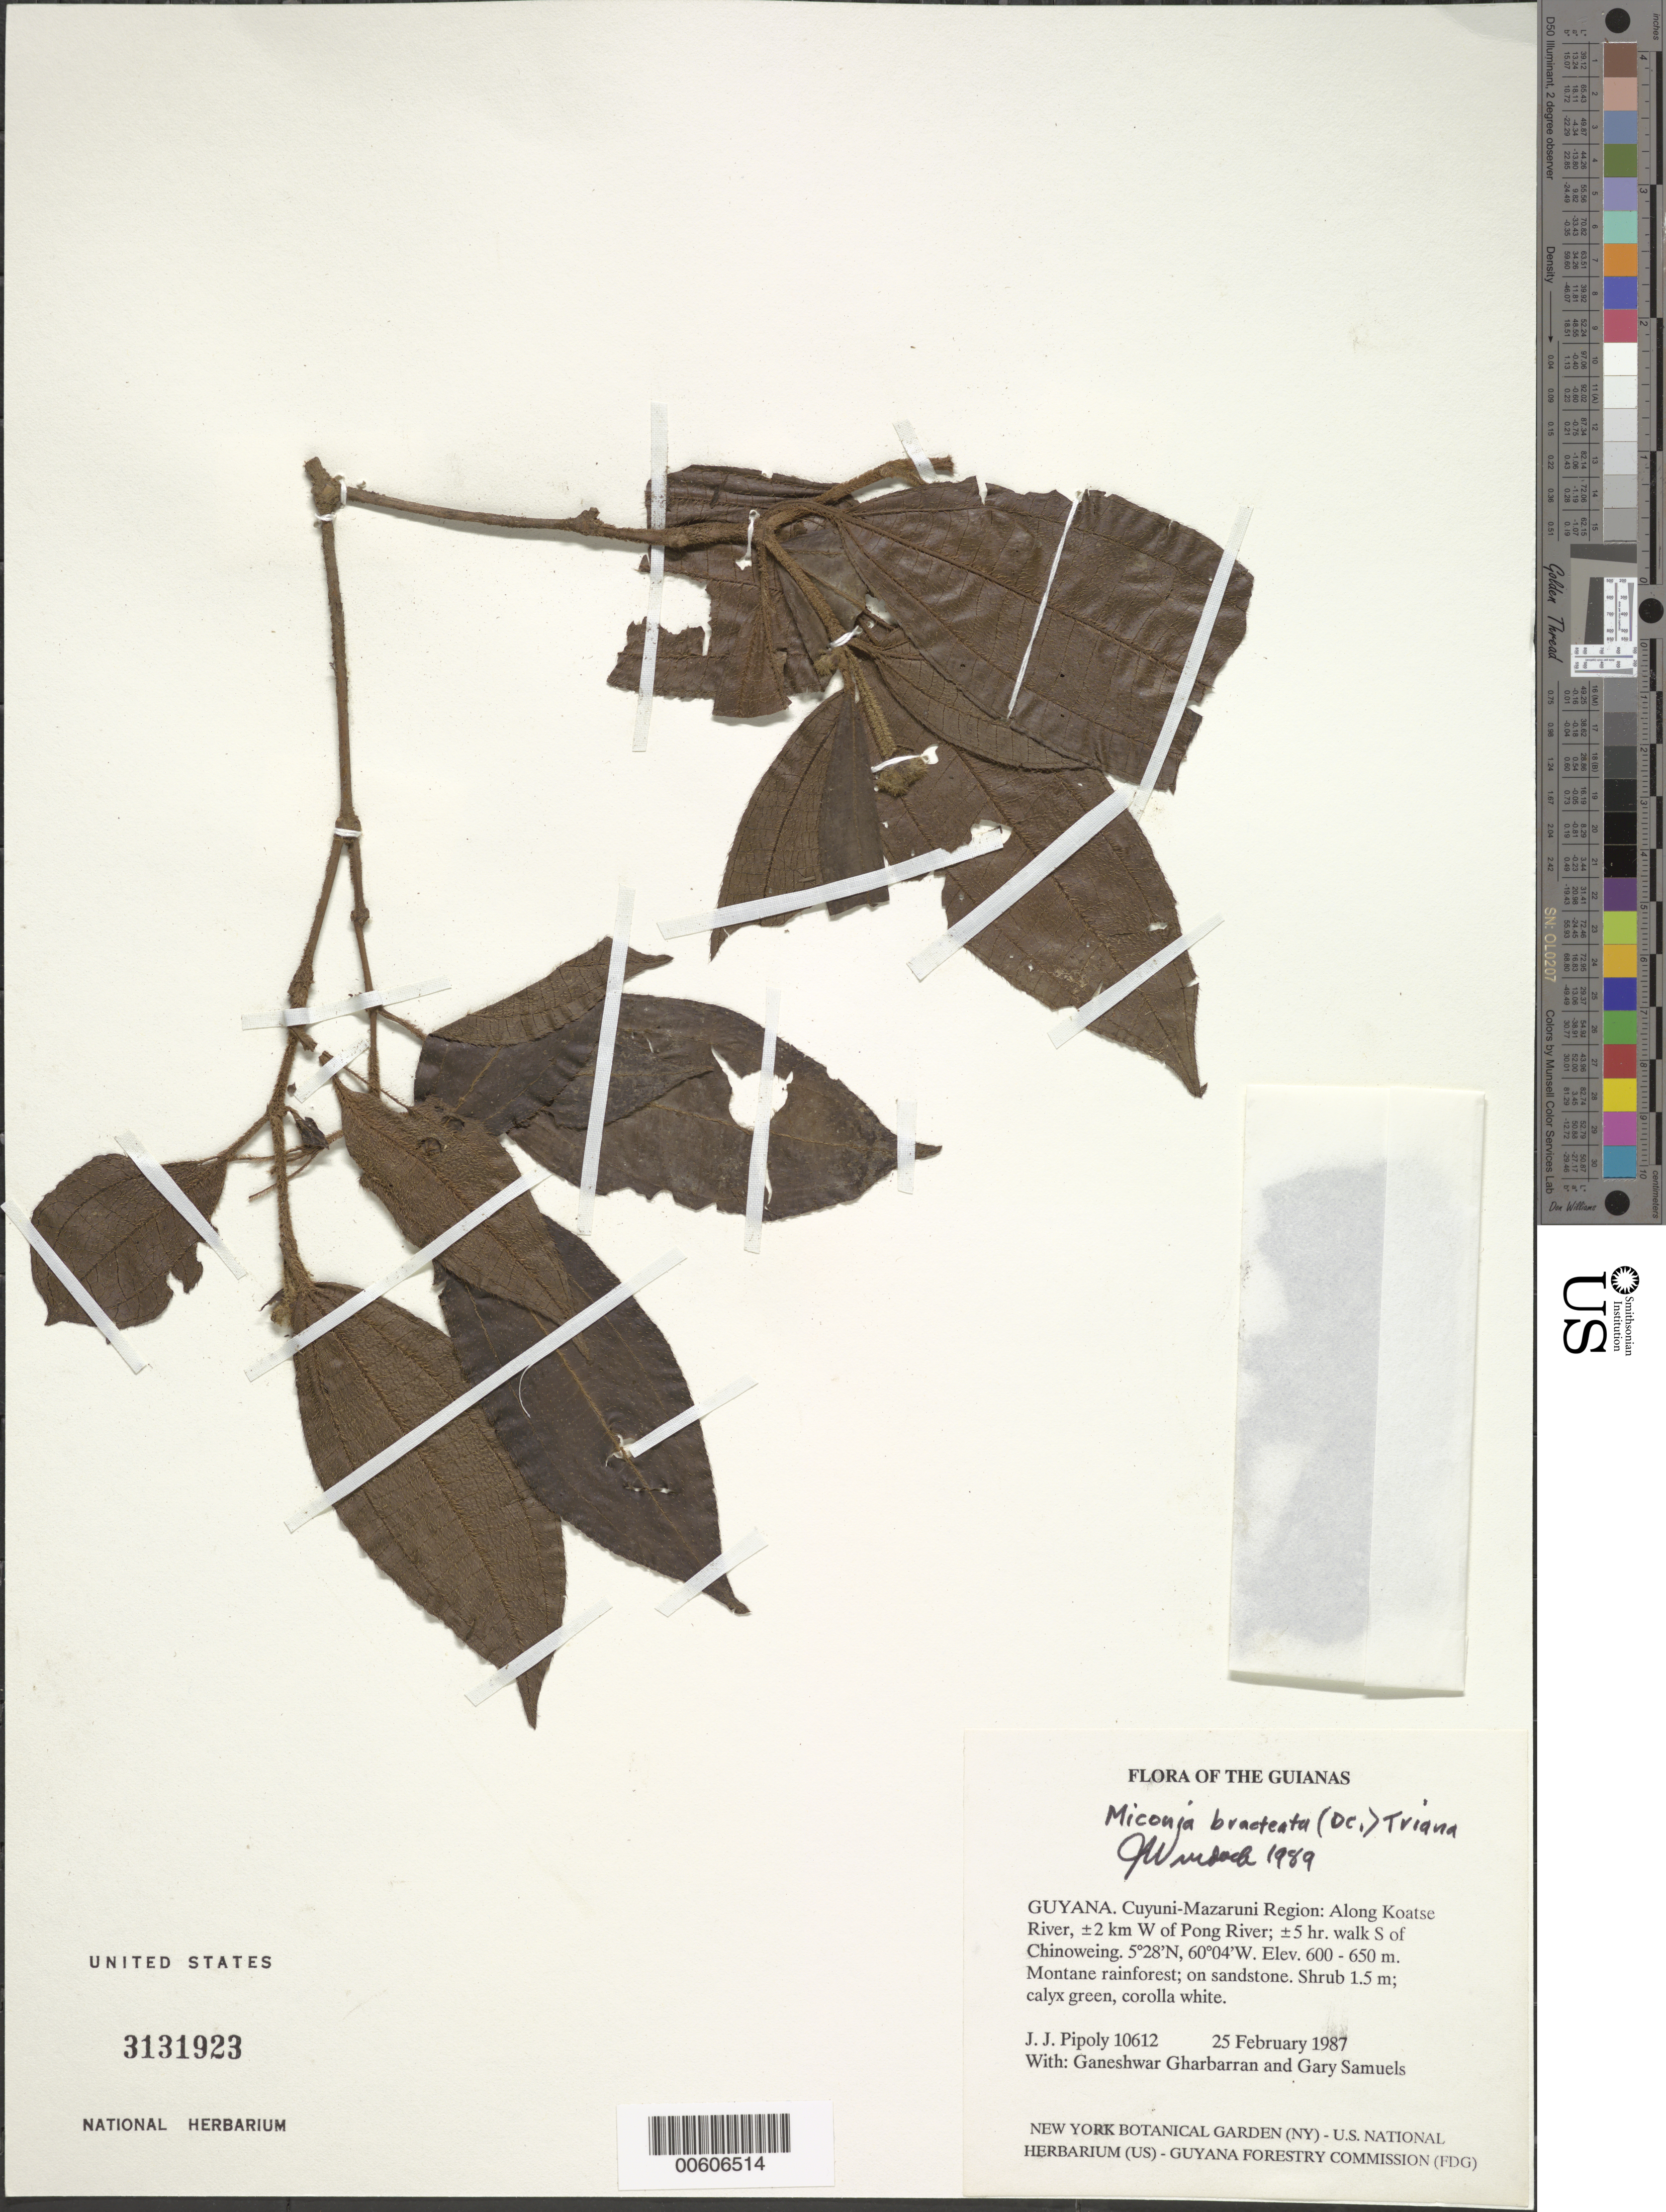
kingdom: Plantae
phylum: Tracheophyta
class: Magnoliopsida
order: Myrtales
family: Melastomataceae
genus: Miconia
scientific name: Miconia bracteata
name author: (DC.) Triana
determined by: Wurdack, John J., (US), US (UNITED STATES)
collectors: J. J. Pipoly, G. Gharbarran & G. Samuels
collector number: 10612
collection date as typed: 25 February 1987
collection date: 1987-02-25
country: Guyana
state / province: Cuyuni-Mazaruni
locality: Along Koatse River, ±2 km W of Pong River; ±5 hr. walk S of Chinoweing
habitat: Montane rainforest; on sandstone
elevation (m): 600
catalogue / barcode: US 3131923